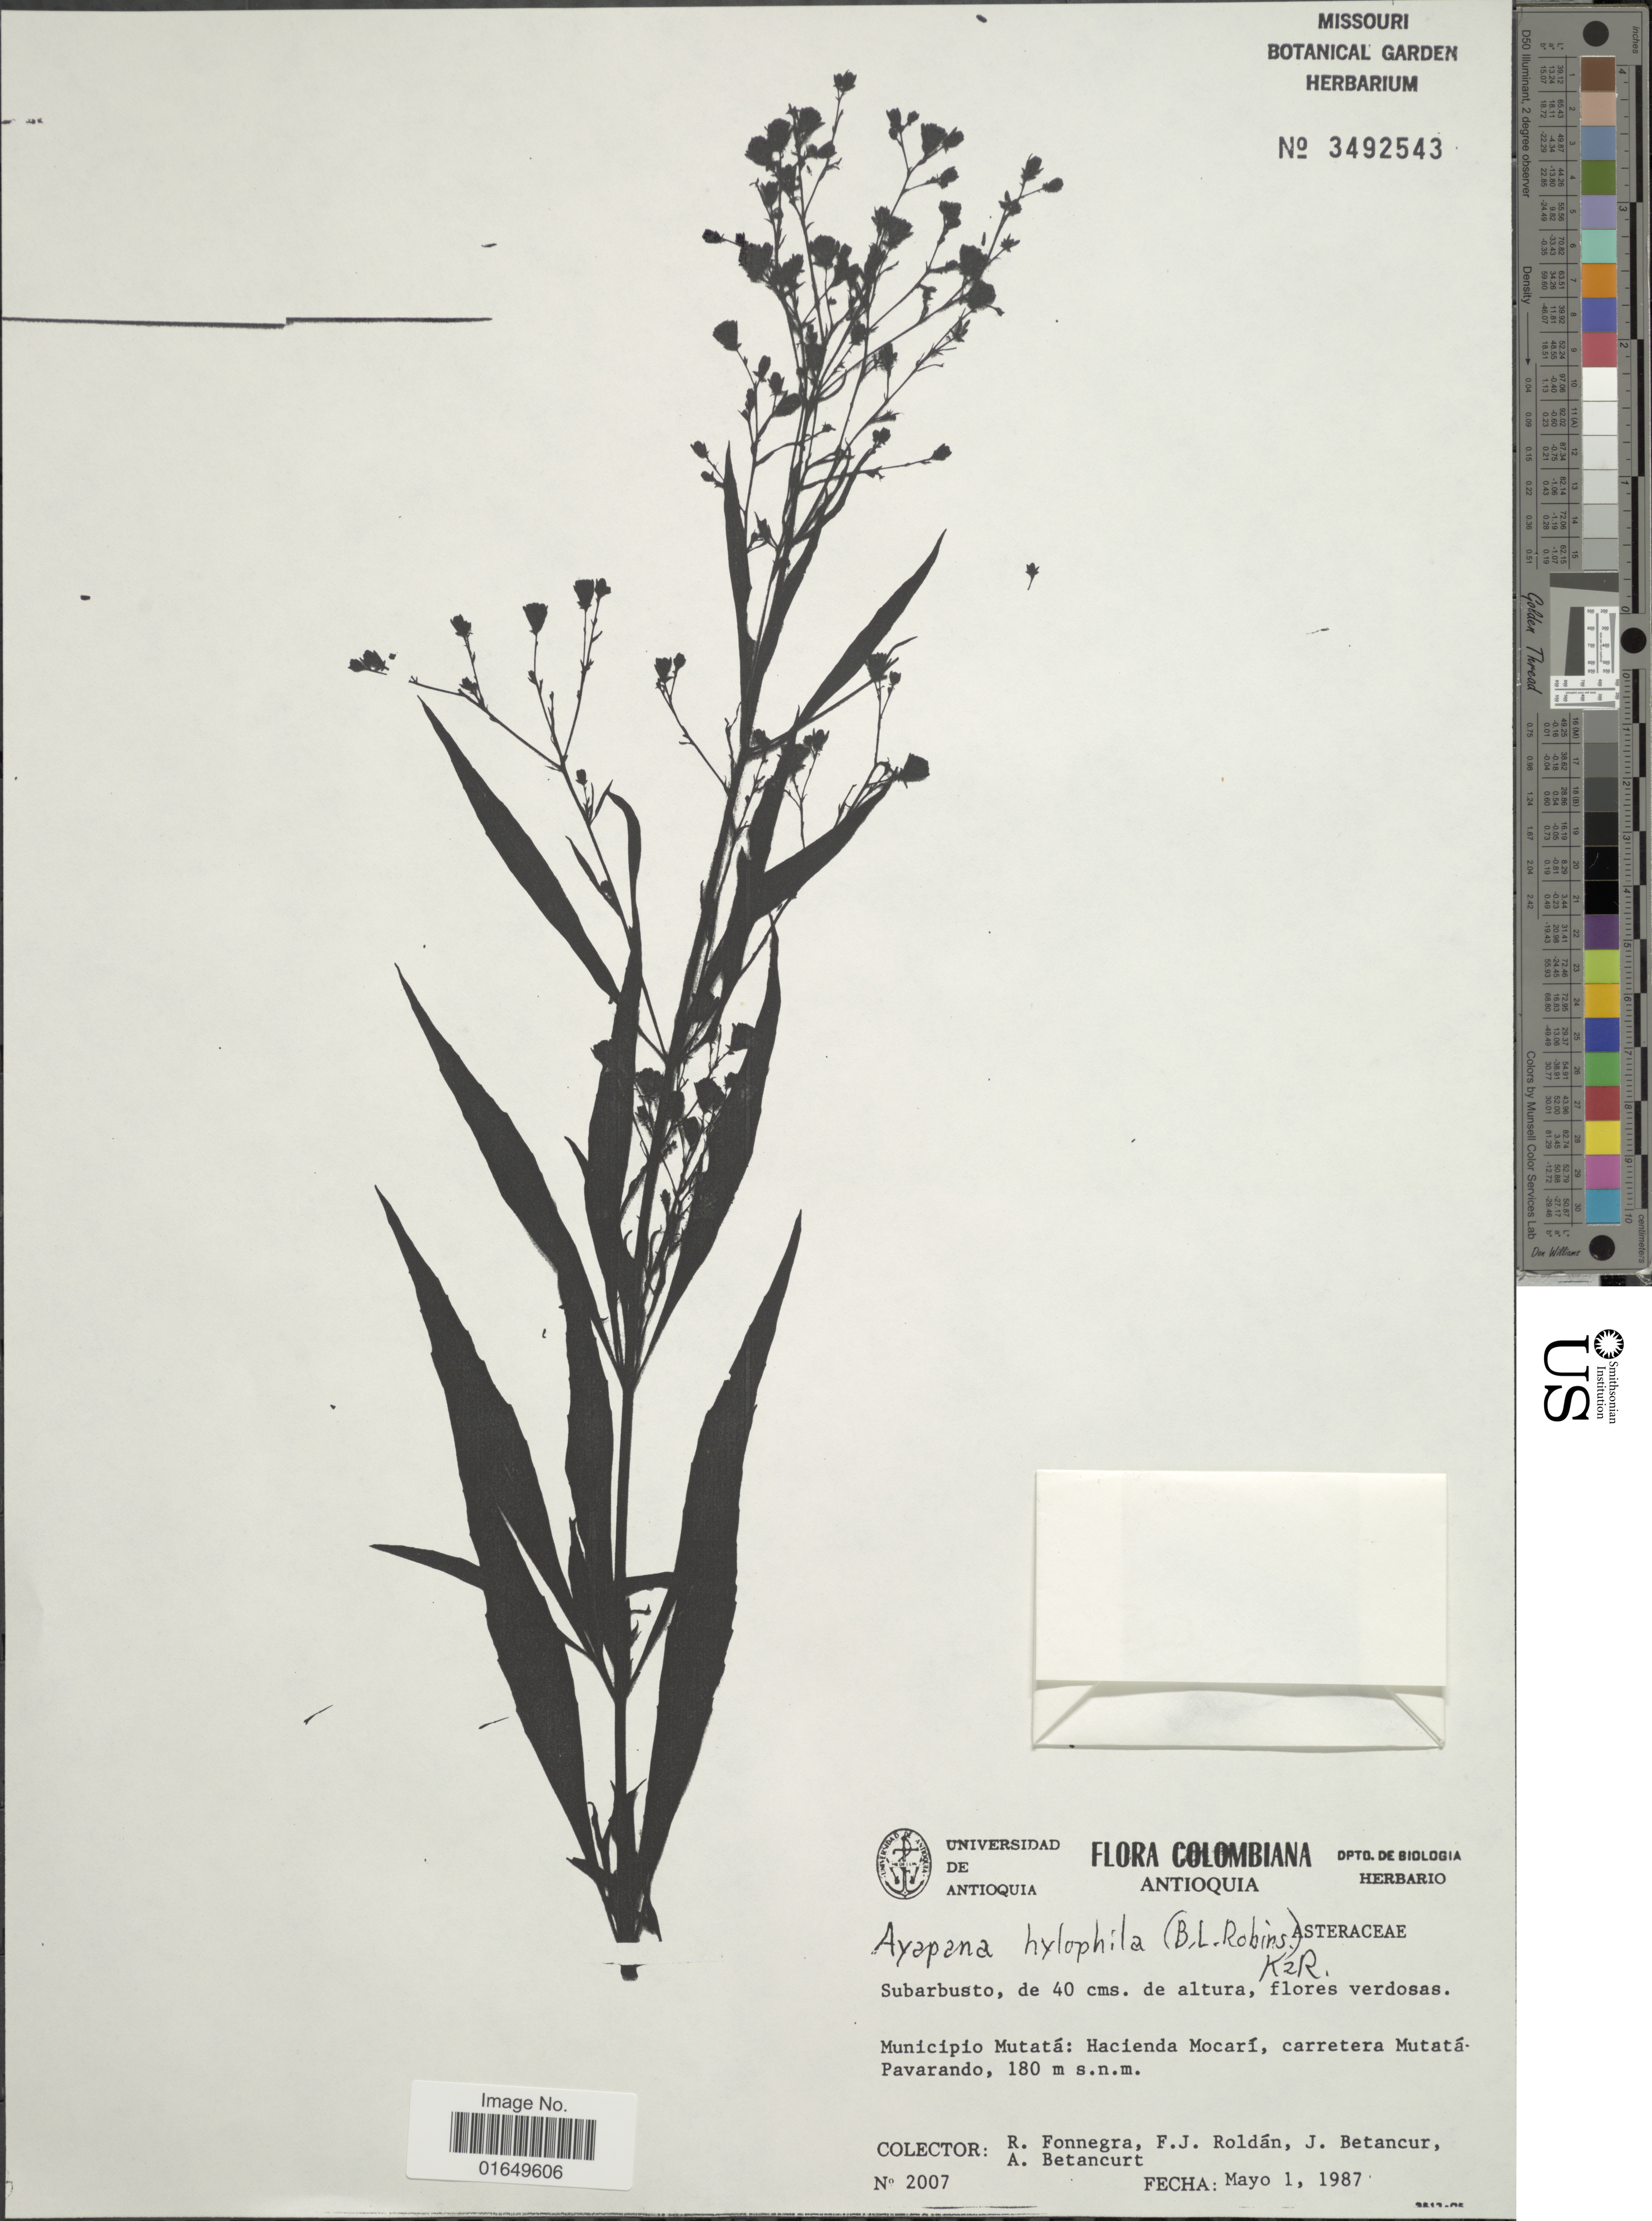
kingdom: Plantae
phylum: Tracheophyta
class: Magnoliopsida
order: Asterales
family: Asteraceae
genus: Ayapana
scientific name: Ayapana hylophila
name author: (B.L. Rob.) R.M. King & H. Rob.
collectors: R. Fonnegra G., F. J. Roldán, J. Betancur & A. Betancurt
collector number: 2007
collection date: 1987-05-01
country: Colombia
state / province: Antioquia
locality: Municipio Mutatá: Hacienda Mocarí, carretera Mutatá Pavarando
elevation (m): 180